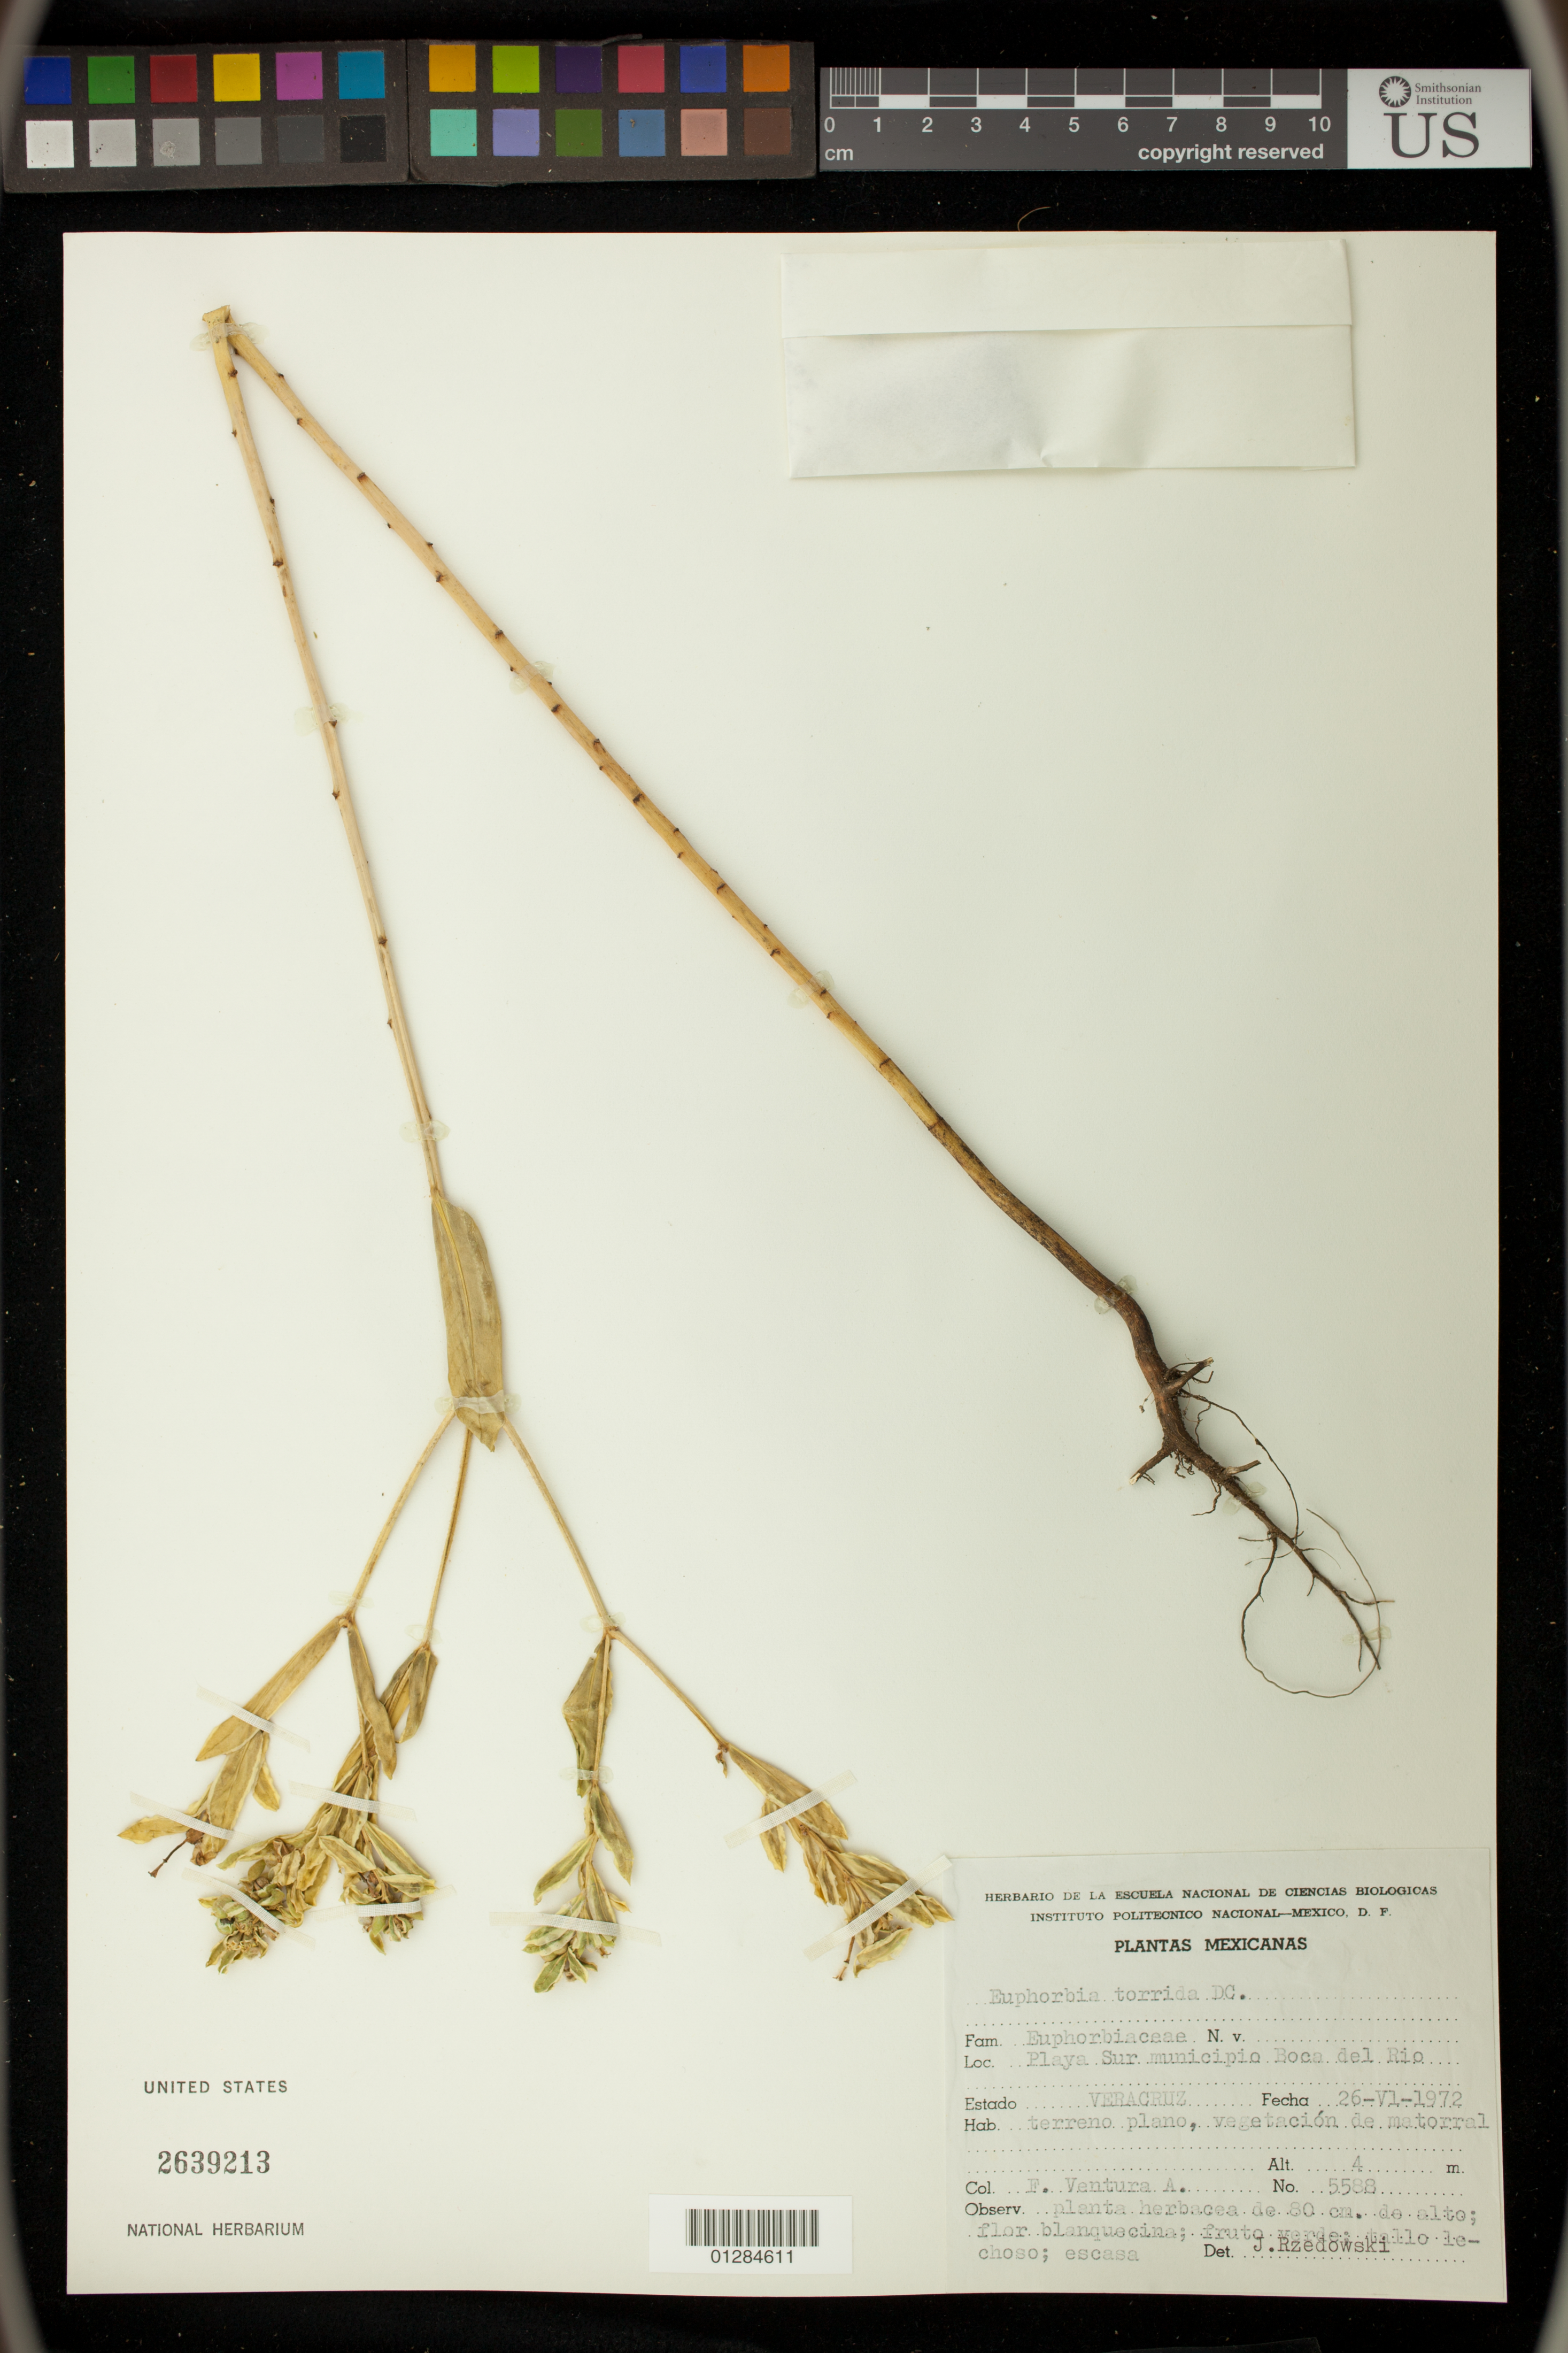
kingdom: Plantae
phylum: Tracheophyta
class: Magnoliopsida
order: Malpighiales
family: Euphorbiaceae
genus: Euphorbia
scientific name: Euphorbia bonplandii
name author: Sweet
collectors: F. Ventura A.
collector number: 5588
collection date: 1972-06-26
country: Mexico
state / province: Veracruz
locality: Playa Sur municipio Boca del Rio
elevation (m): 4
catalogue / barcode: US 2639213